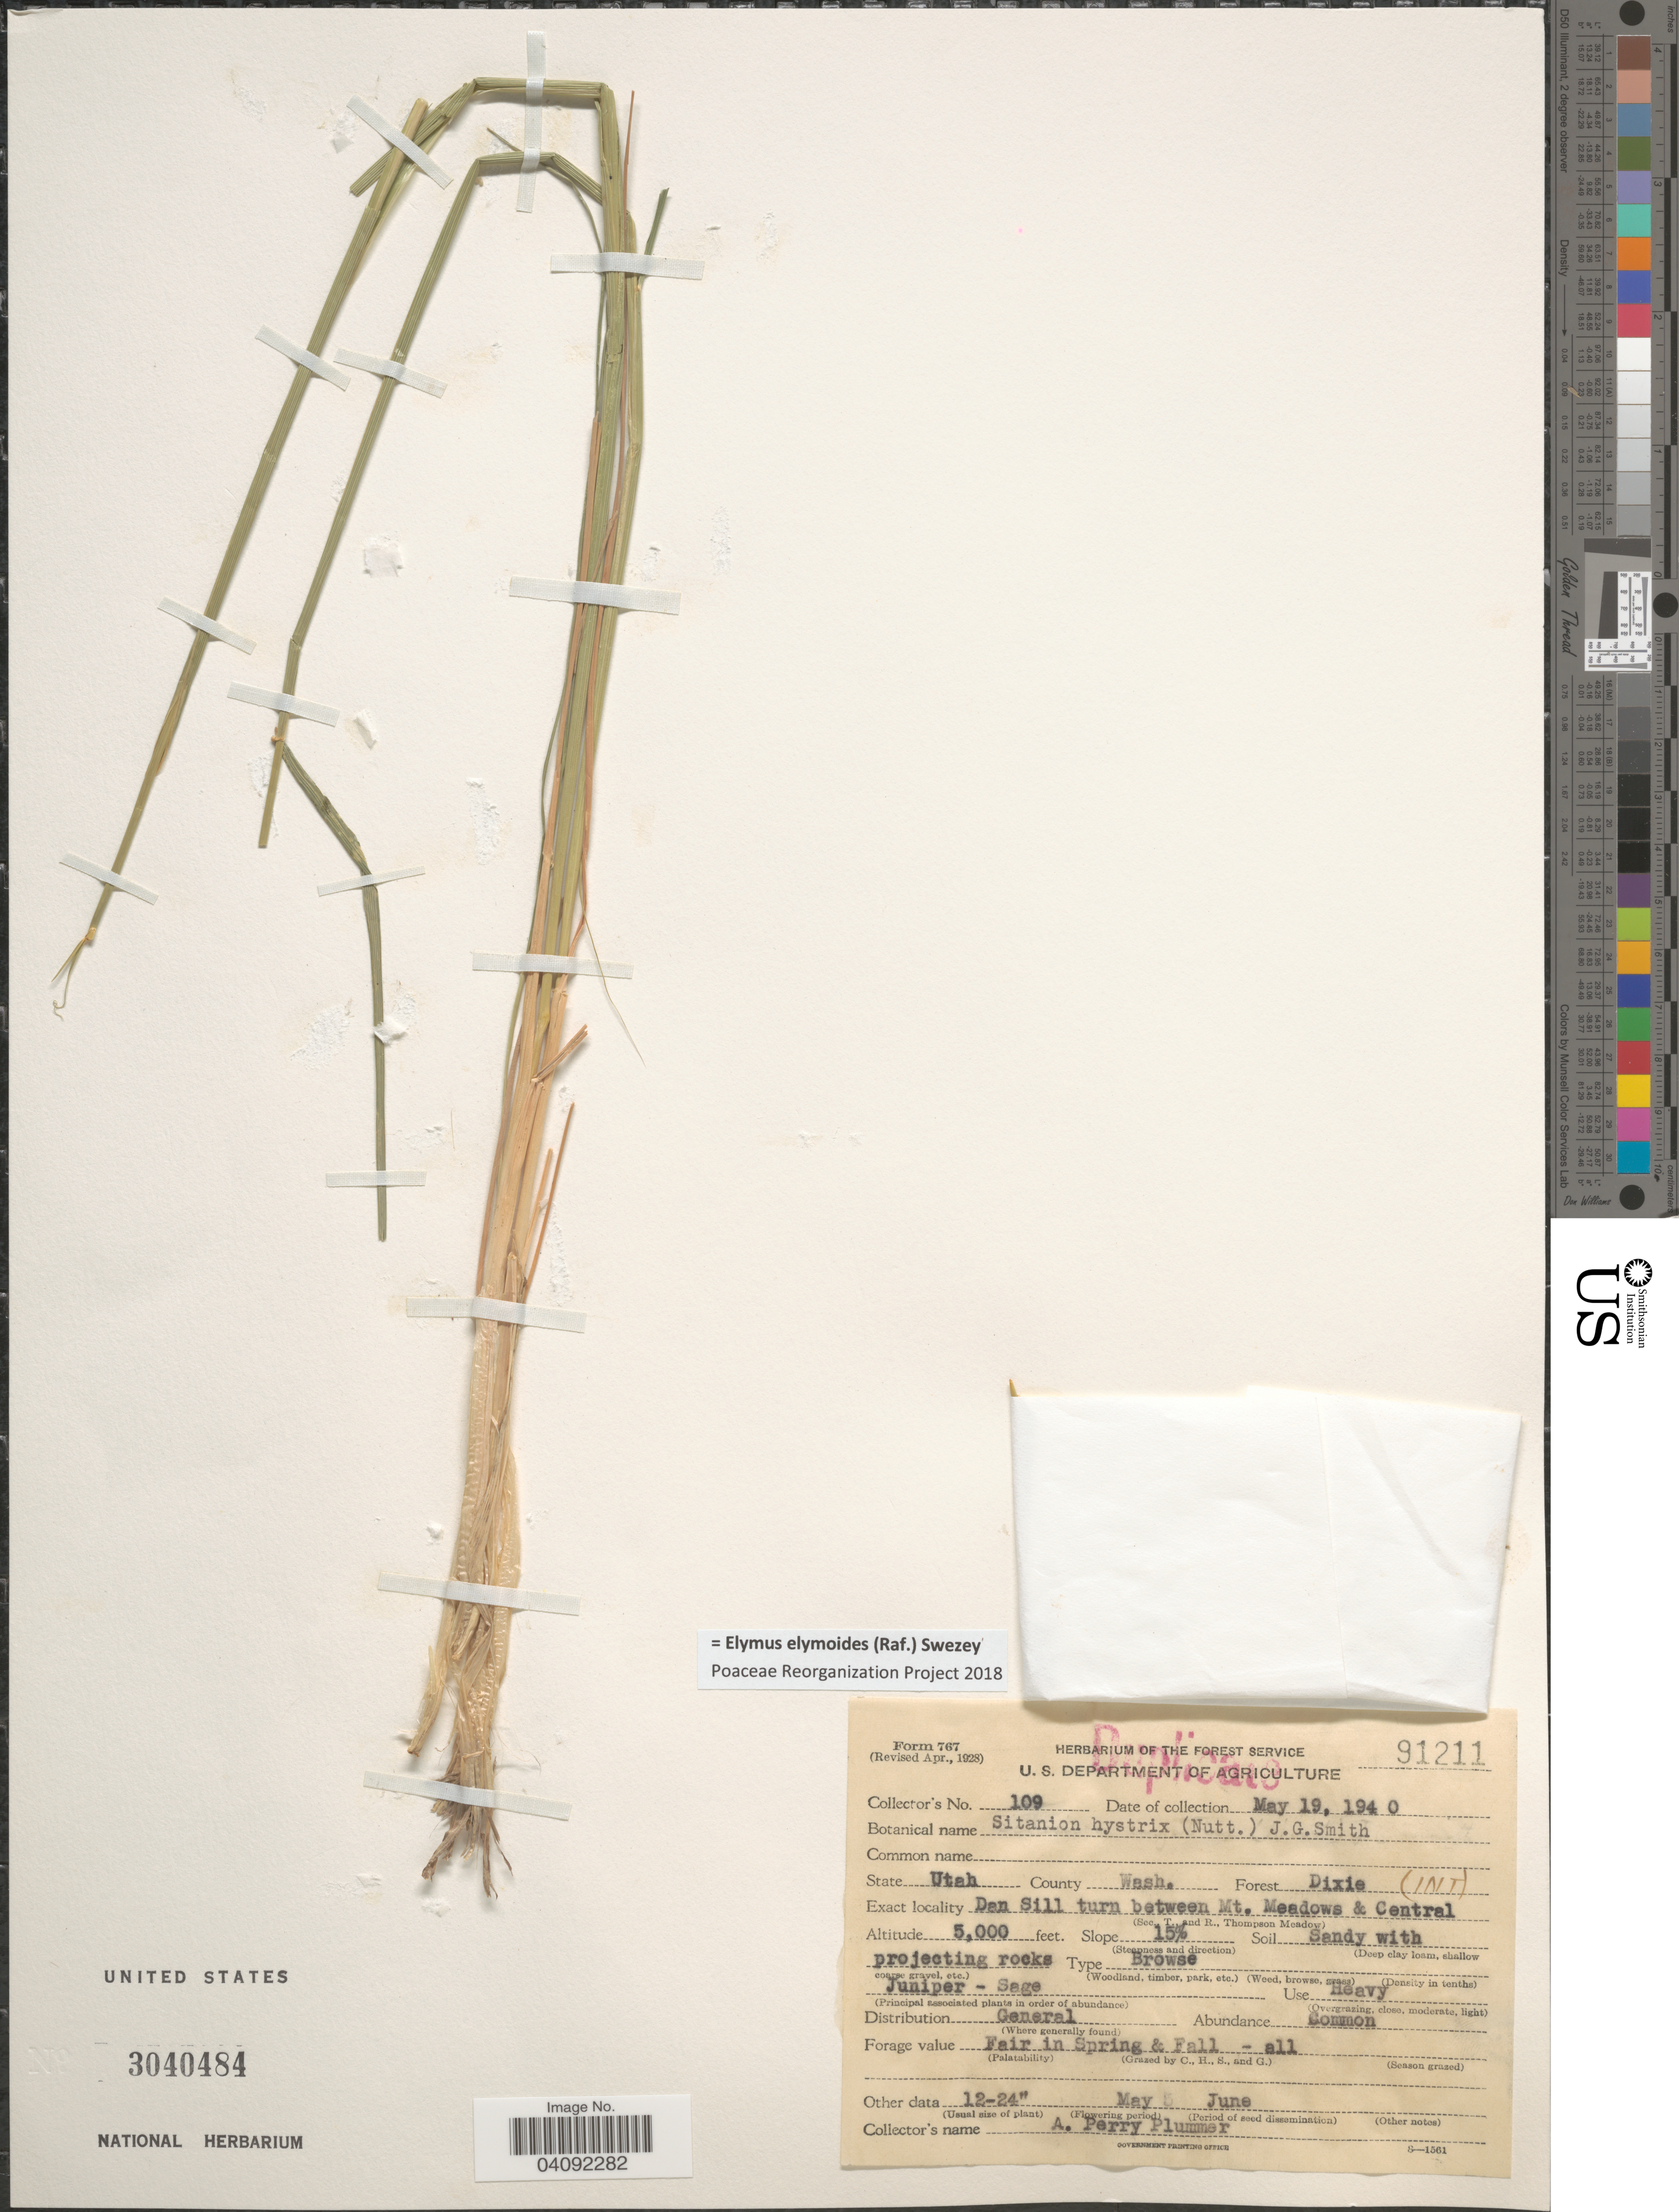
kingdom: Plantae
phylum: Tracheophyta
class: Liliopsida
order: Poales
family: Poaceae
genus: Elymus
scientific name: Elymus elymoides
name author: (Raf.) Swezey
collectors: A. Plummer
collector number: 109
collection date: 1940-05-19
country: United States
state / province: Utah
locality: County Wash. Forest Dixie (INT). Dan Sill turn between Mt. Meadows & Central.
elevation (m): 1524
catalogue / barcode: US 3040484